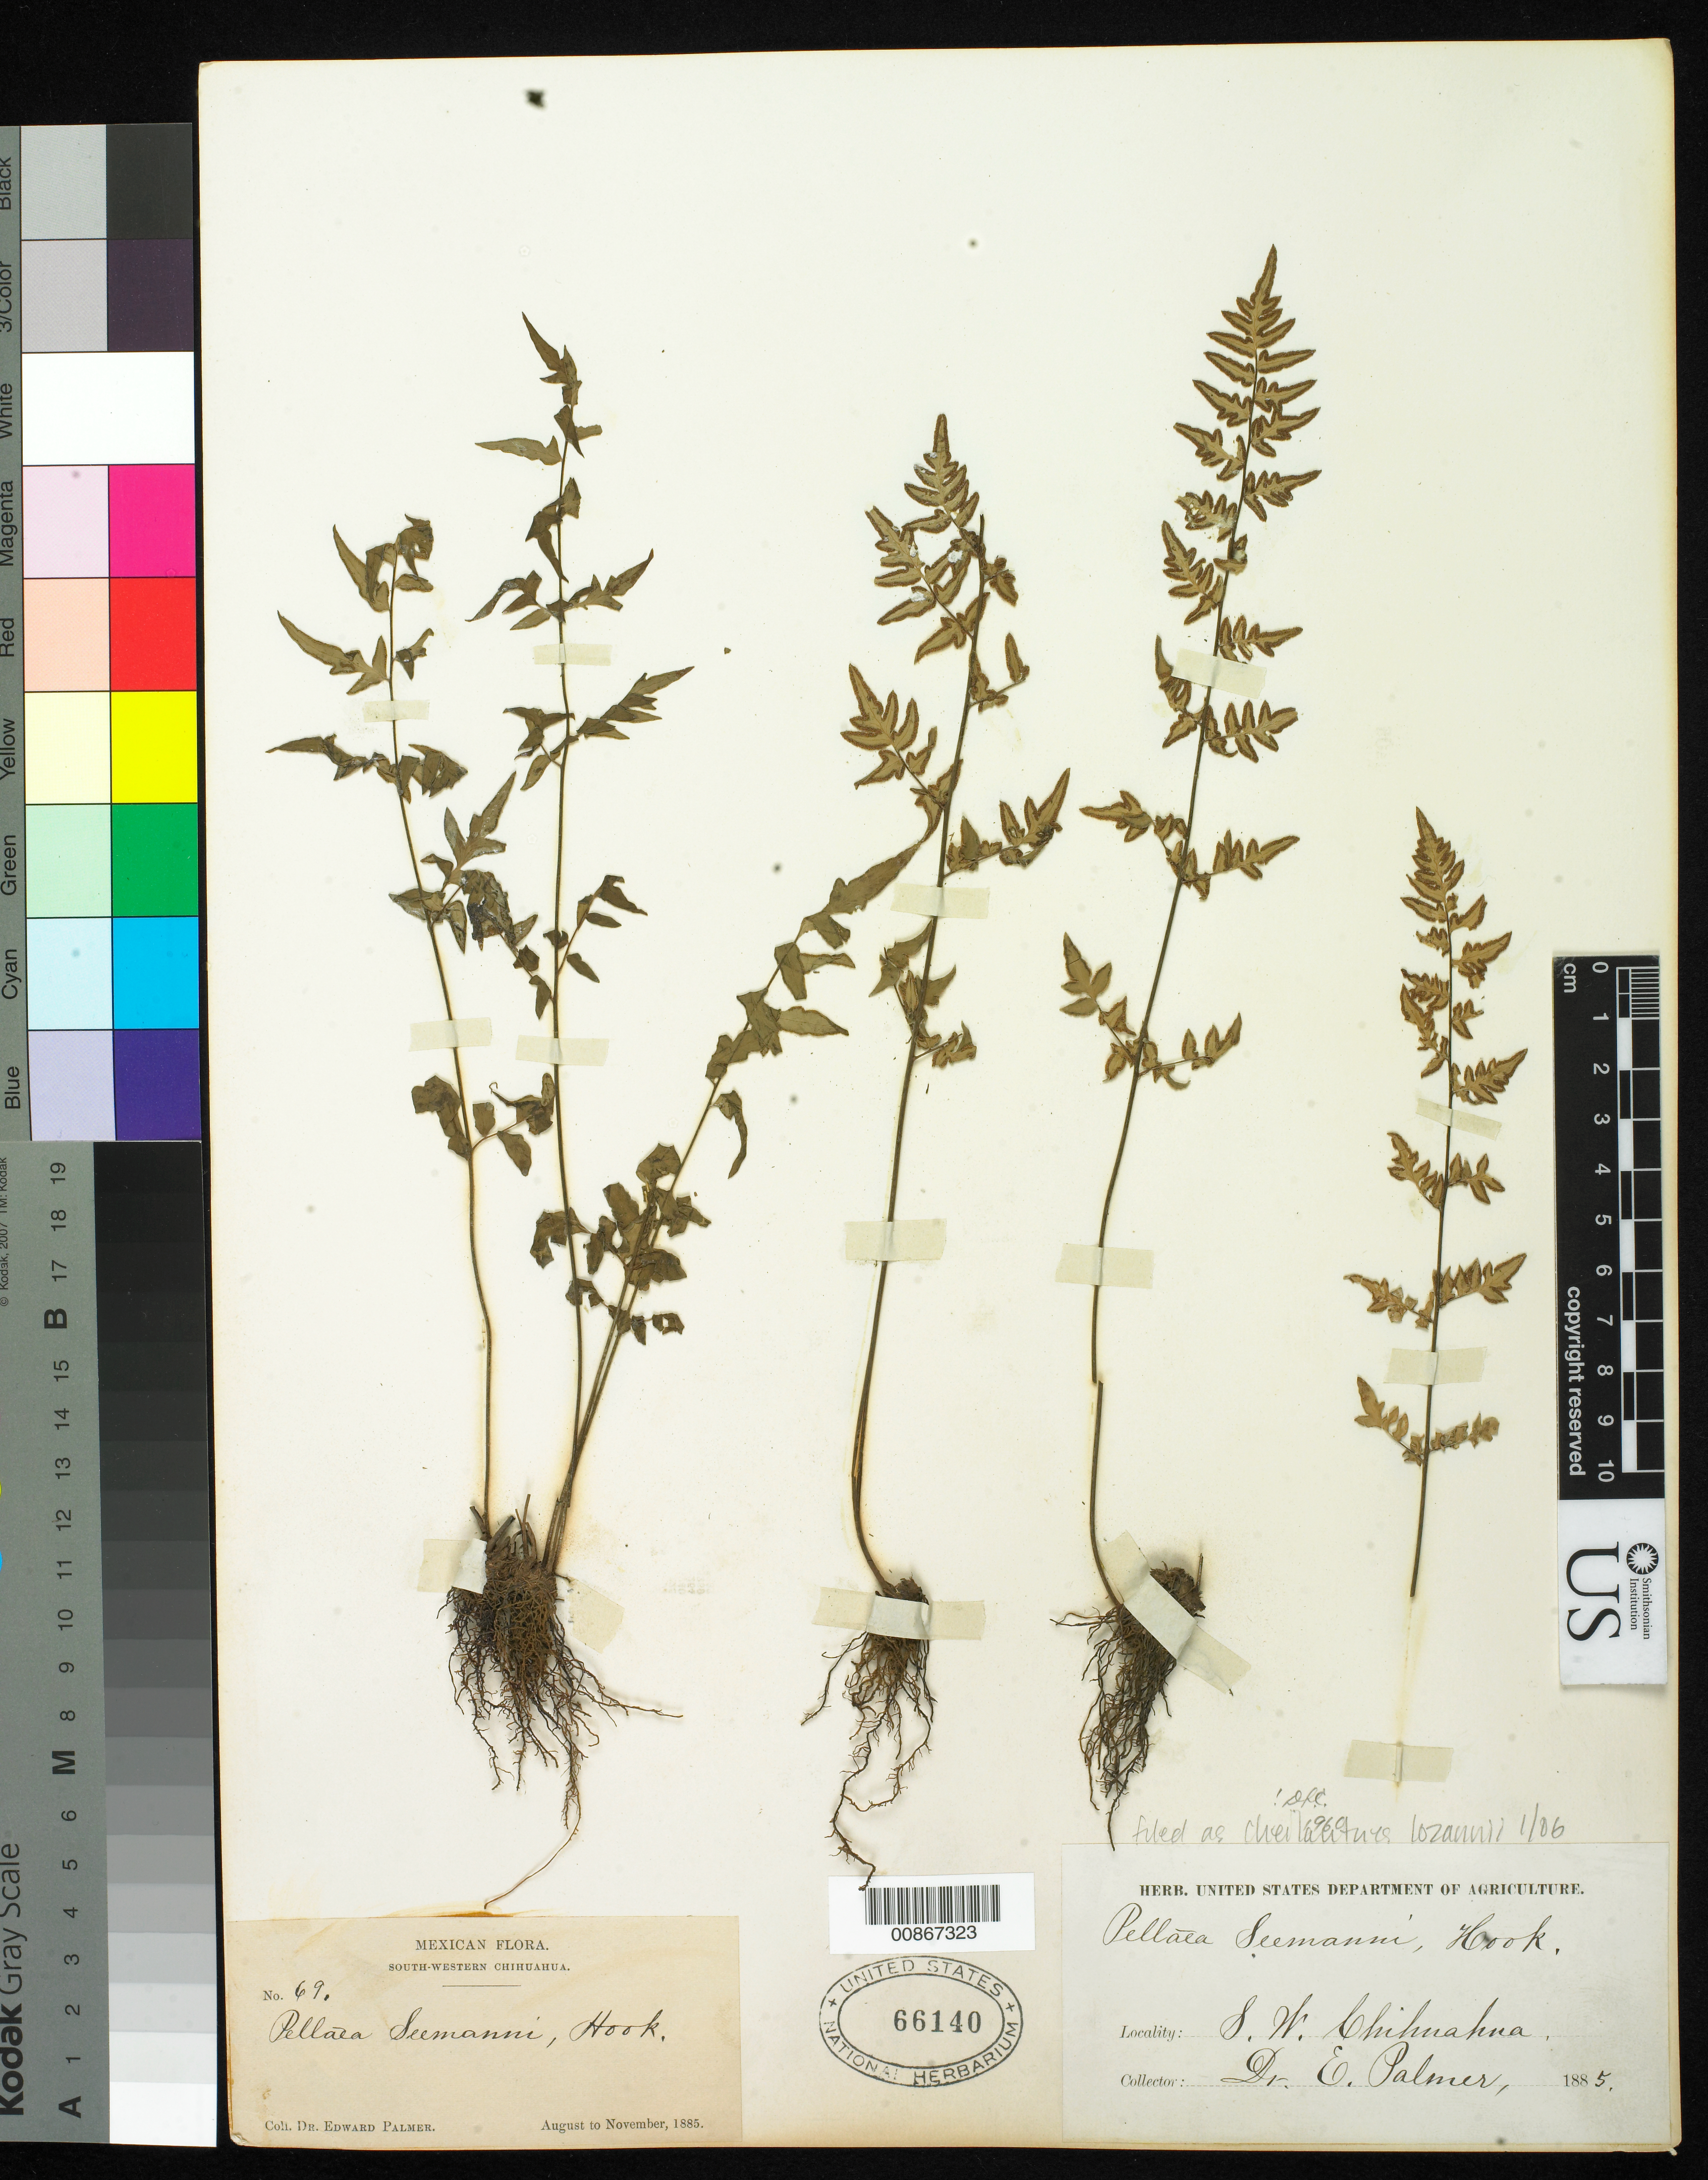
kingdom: Plantae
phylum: Tracheophyta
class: Polypodiopsida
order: Polypodiales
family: Pteridaceae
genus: Cheilanthes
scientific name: Cheilanthes lozanii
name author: (Maxon) R.M. Tryon & A.F. Tryon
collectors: E. Palmer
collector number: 69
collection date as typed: Aug 1885 to -- Nov 1885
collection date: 1885-08/1885-11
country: Mexico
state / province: Chihuahua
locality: South-Western Chihuahua.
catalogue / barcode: US 66140